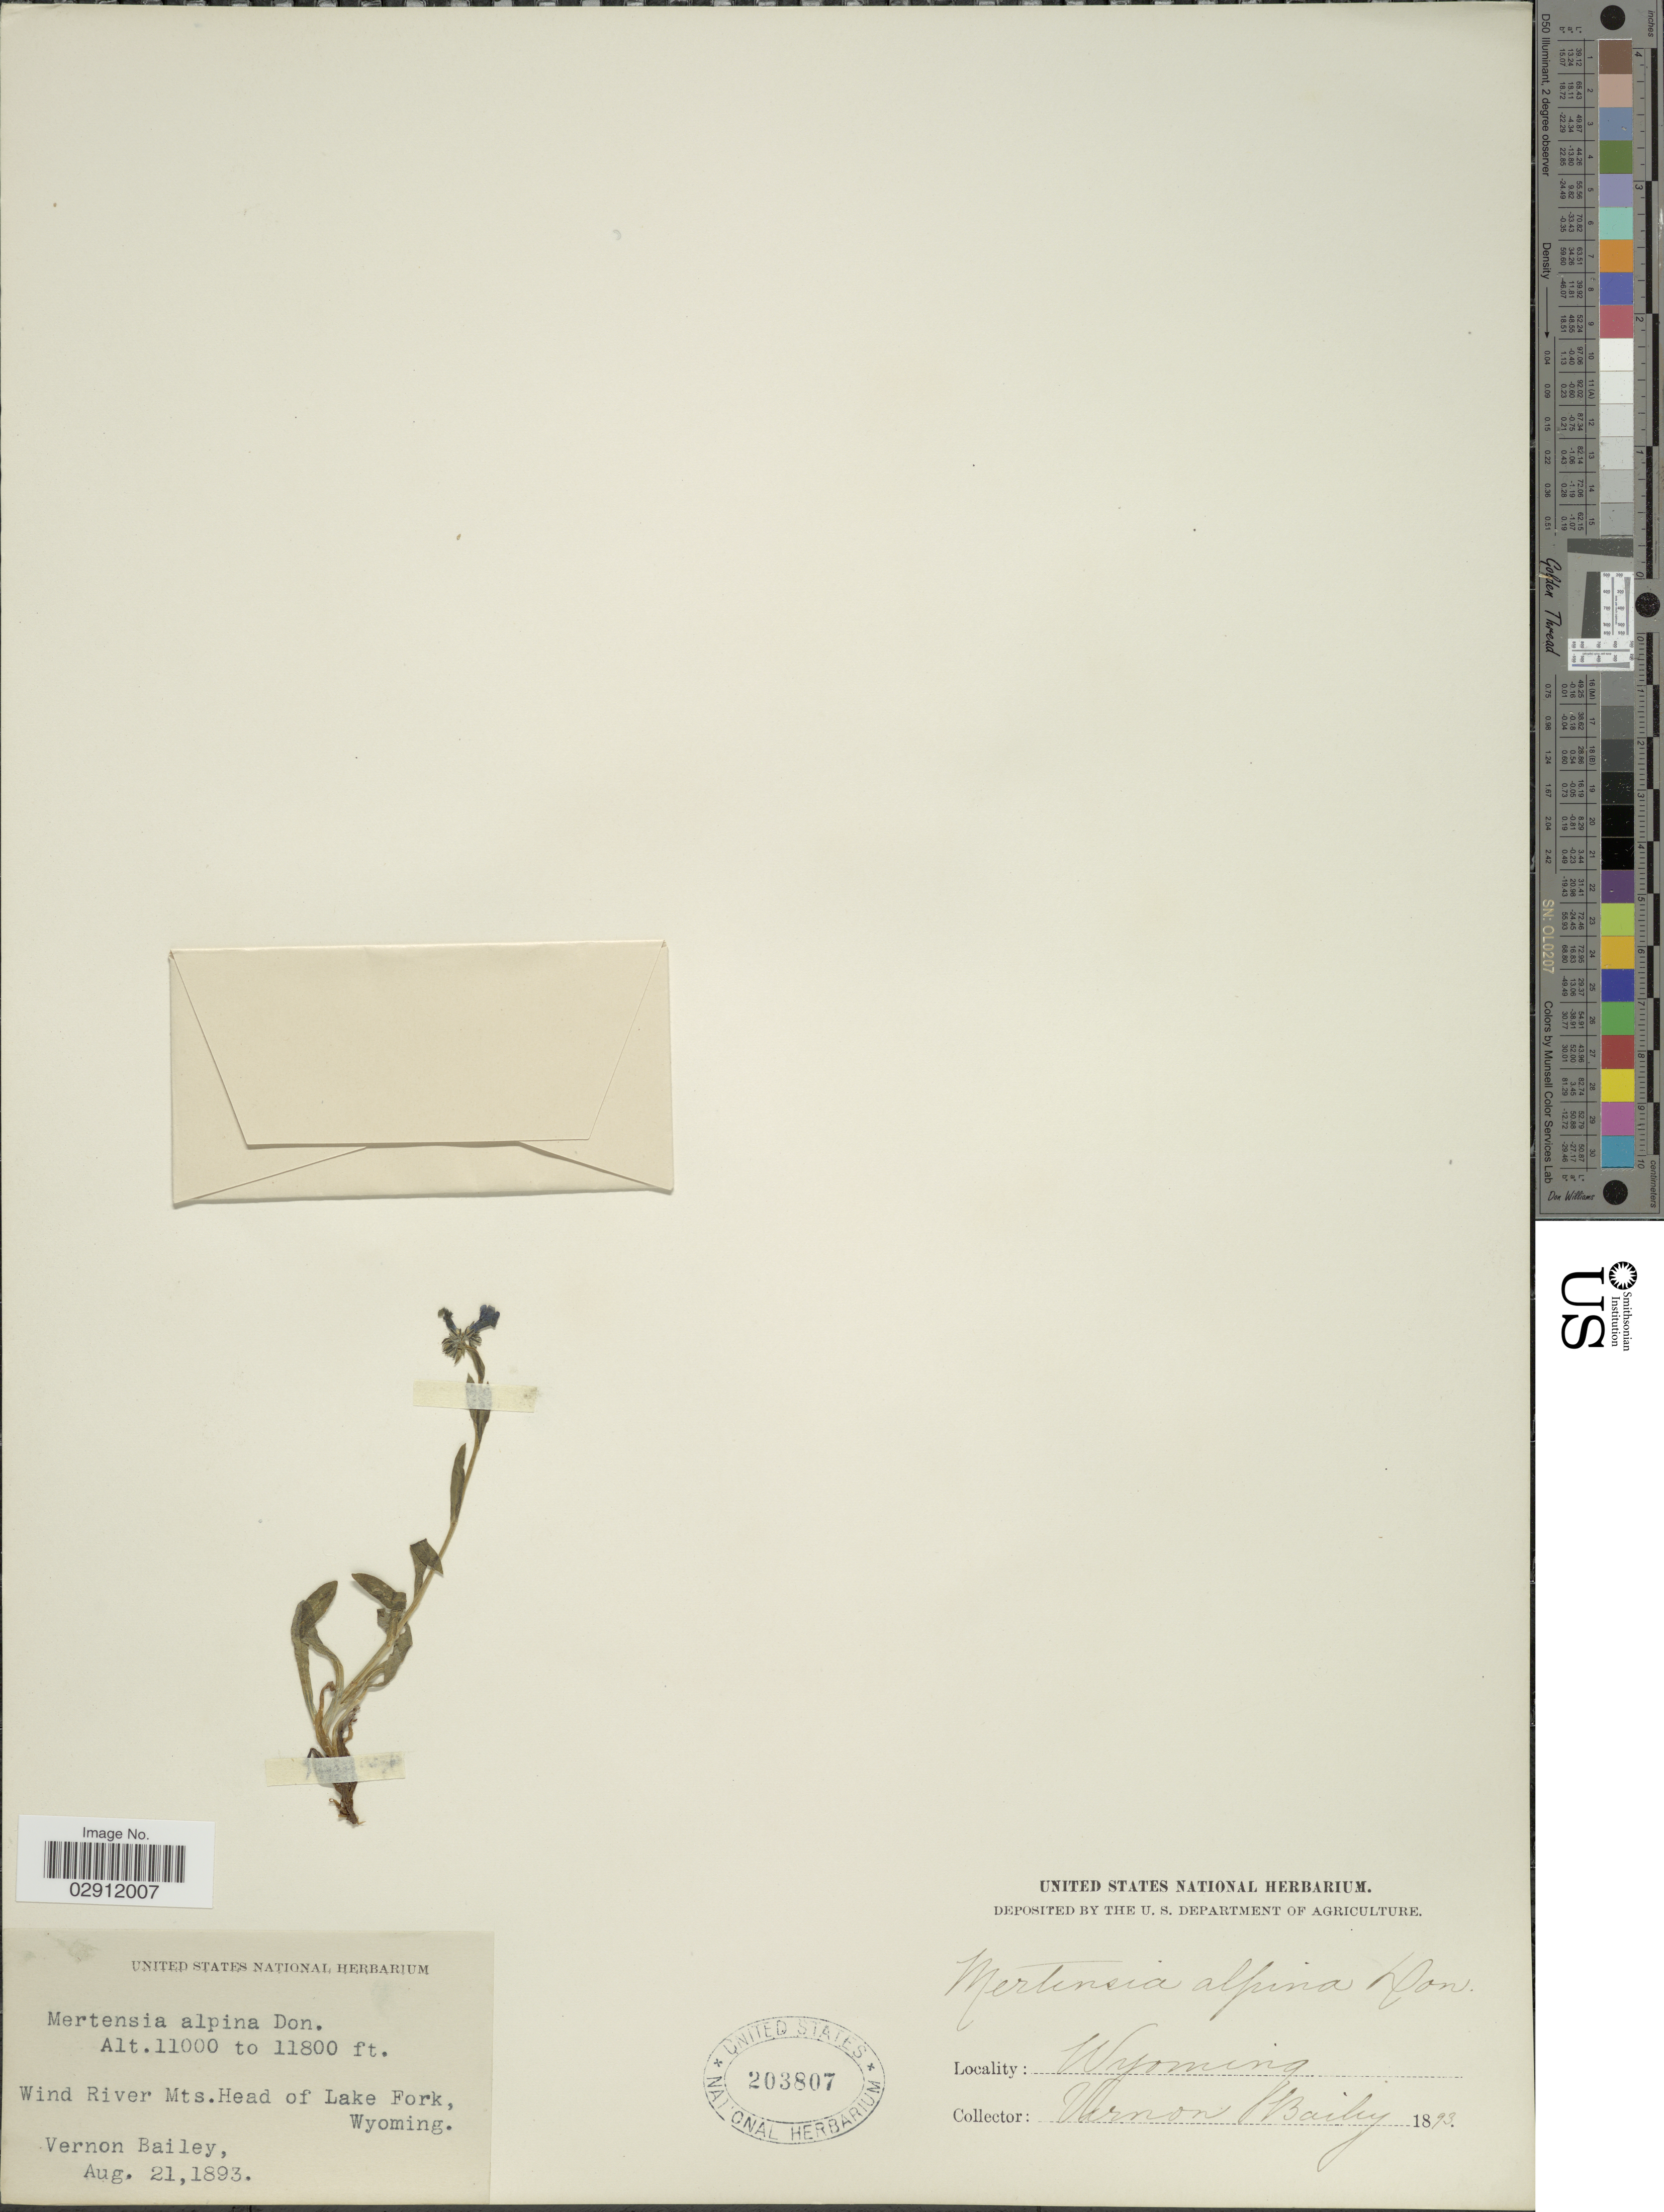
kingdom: Plantae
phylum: Tracheophyta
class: Magnoliopsida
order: Boraginales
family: Boraginaceae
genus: Mertensia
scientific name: Mertensia alpina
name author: (Torr.) G. Don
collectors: V. O. Bailey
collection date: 1893-08-21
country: United States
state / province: Wyoming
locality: Wind River Mts. Head of Lake Fork.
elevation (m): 3353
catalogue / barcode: US 203807